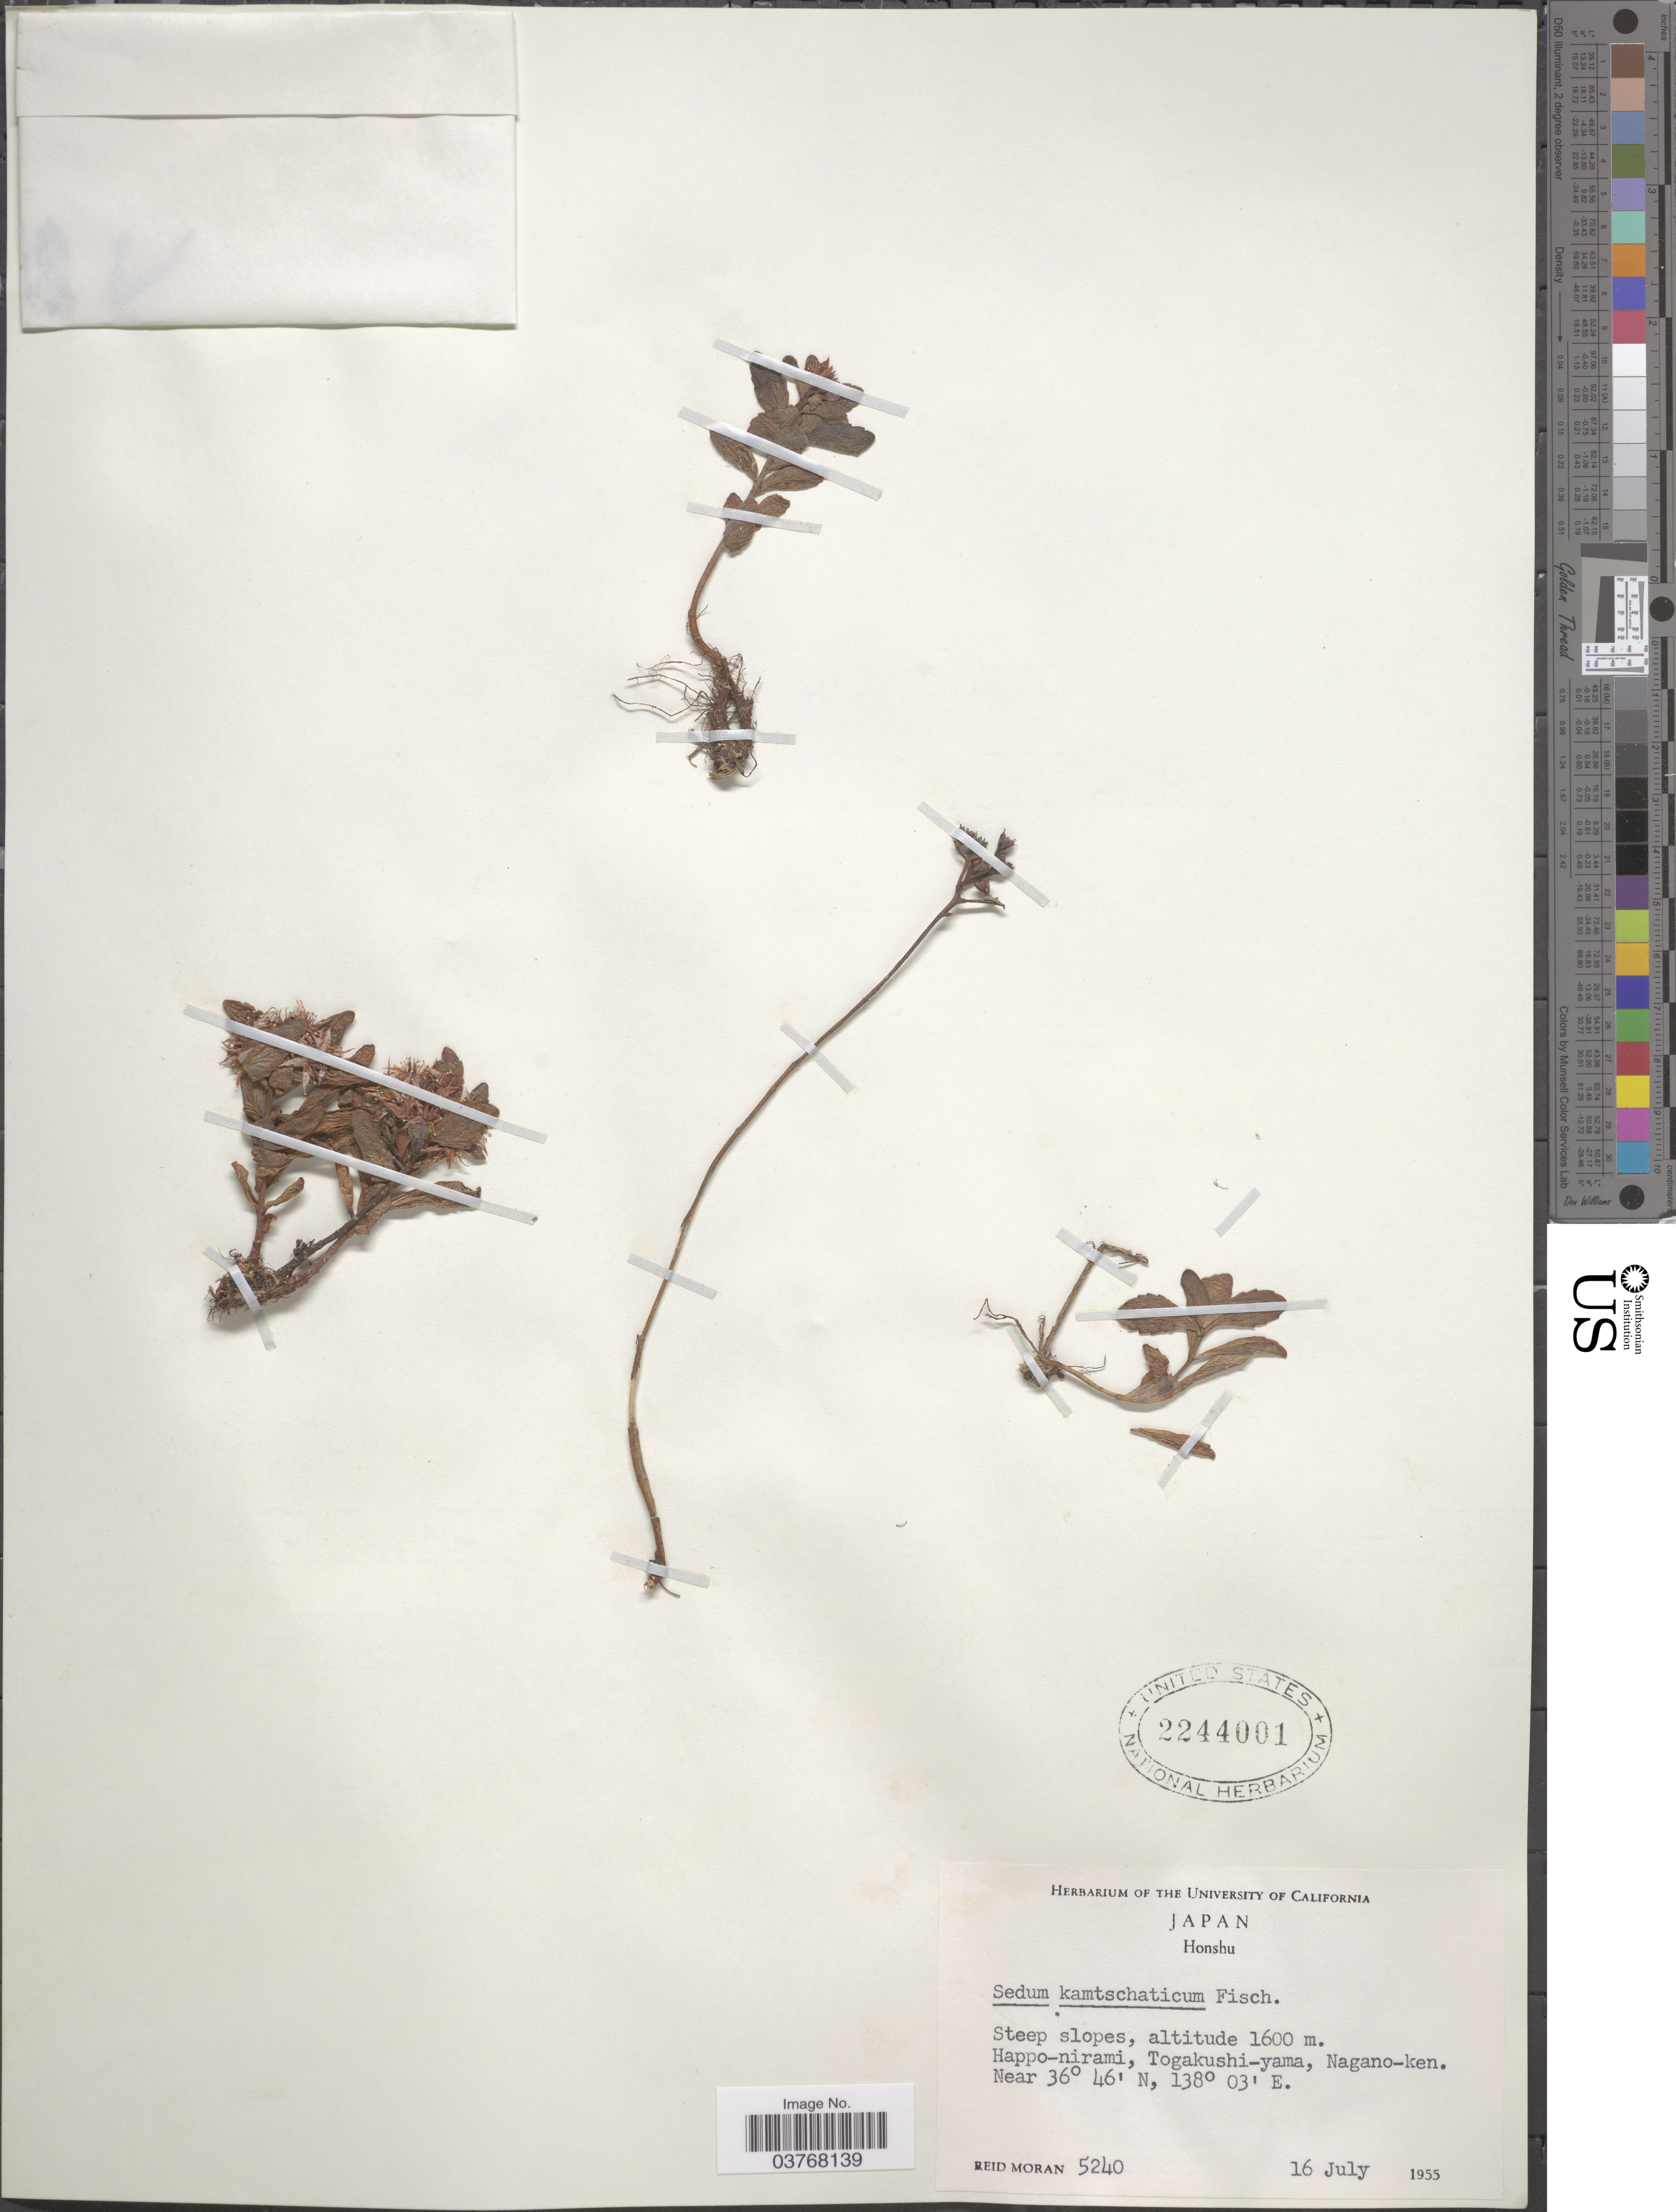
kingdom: Plantae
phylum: Tracheophyta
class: Magnoliopsida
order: Saxifragales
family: Crassulaceae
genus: Sedum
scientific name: Sedum kamtschaticum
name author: Fisch. & C.A. Mey.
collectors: R. V. Moran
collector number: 5240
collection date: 1955-07-16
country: Japan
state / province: Nagano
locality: Honshu. Happo-nirami, Togakushi-yama, Nagano-ken.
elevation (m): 1600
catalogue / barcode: US 2244001